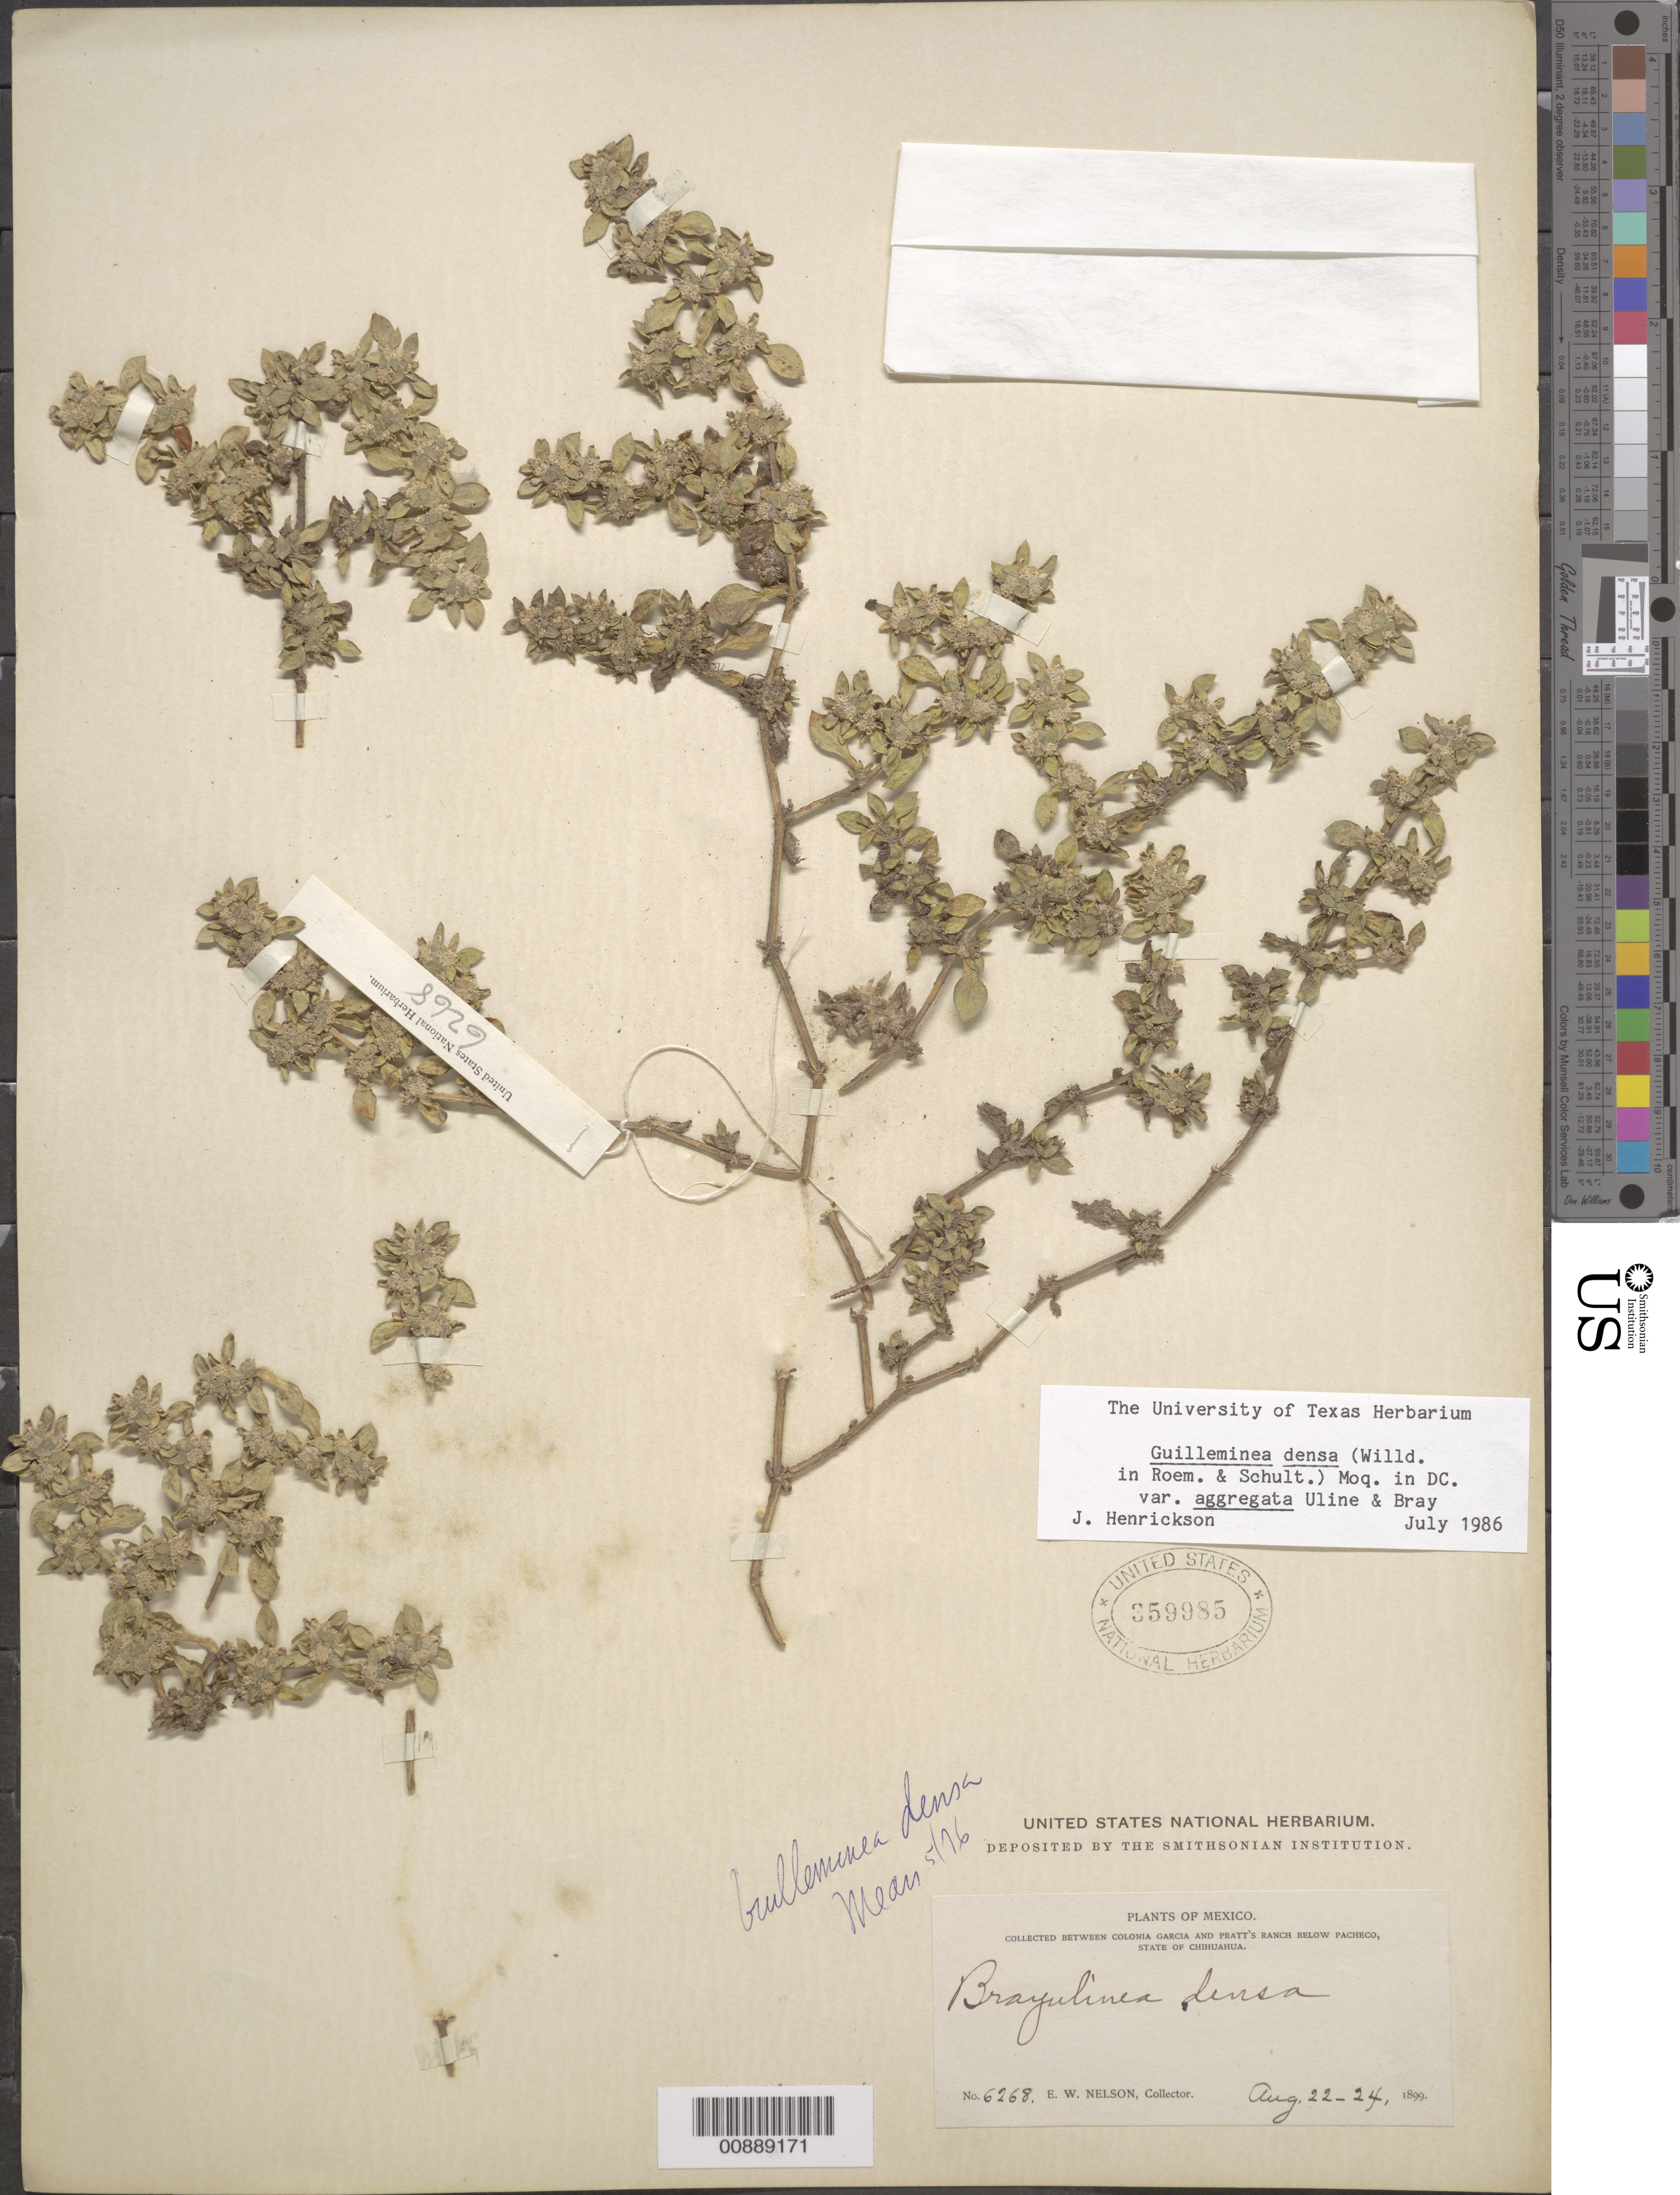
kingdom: Plantae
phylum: Tracheophyta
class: Magnoliopsida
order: Caryophyllales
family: Amaranthaceae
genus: Guilleminea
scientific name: Guilleminea densa var. aggregata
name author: Uline & W.L. Bray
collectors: E. W. Nelson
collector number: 6268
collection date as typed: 22 Aug 1899 to 24 Aug 1899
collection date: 1899-08-22/1899-08-24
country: Mexico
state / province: Chihuahua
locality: Between Colonia García and Pratt's Ranch below Pacheco, Chihuahua.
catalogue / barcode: US 359985